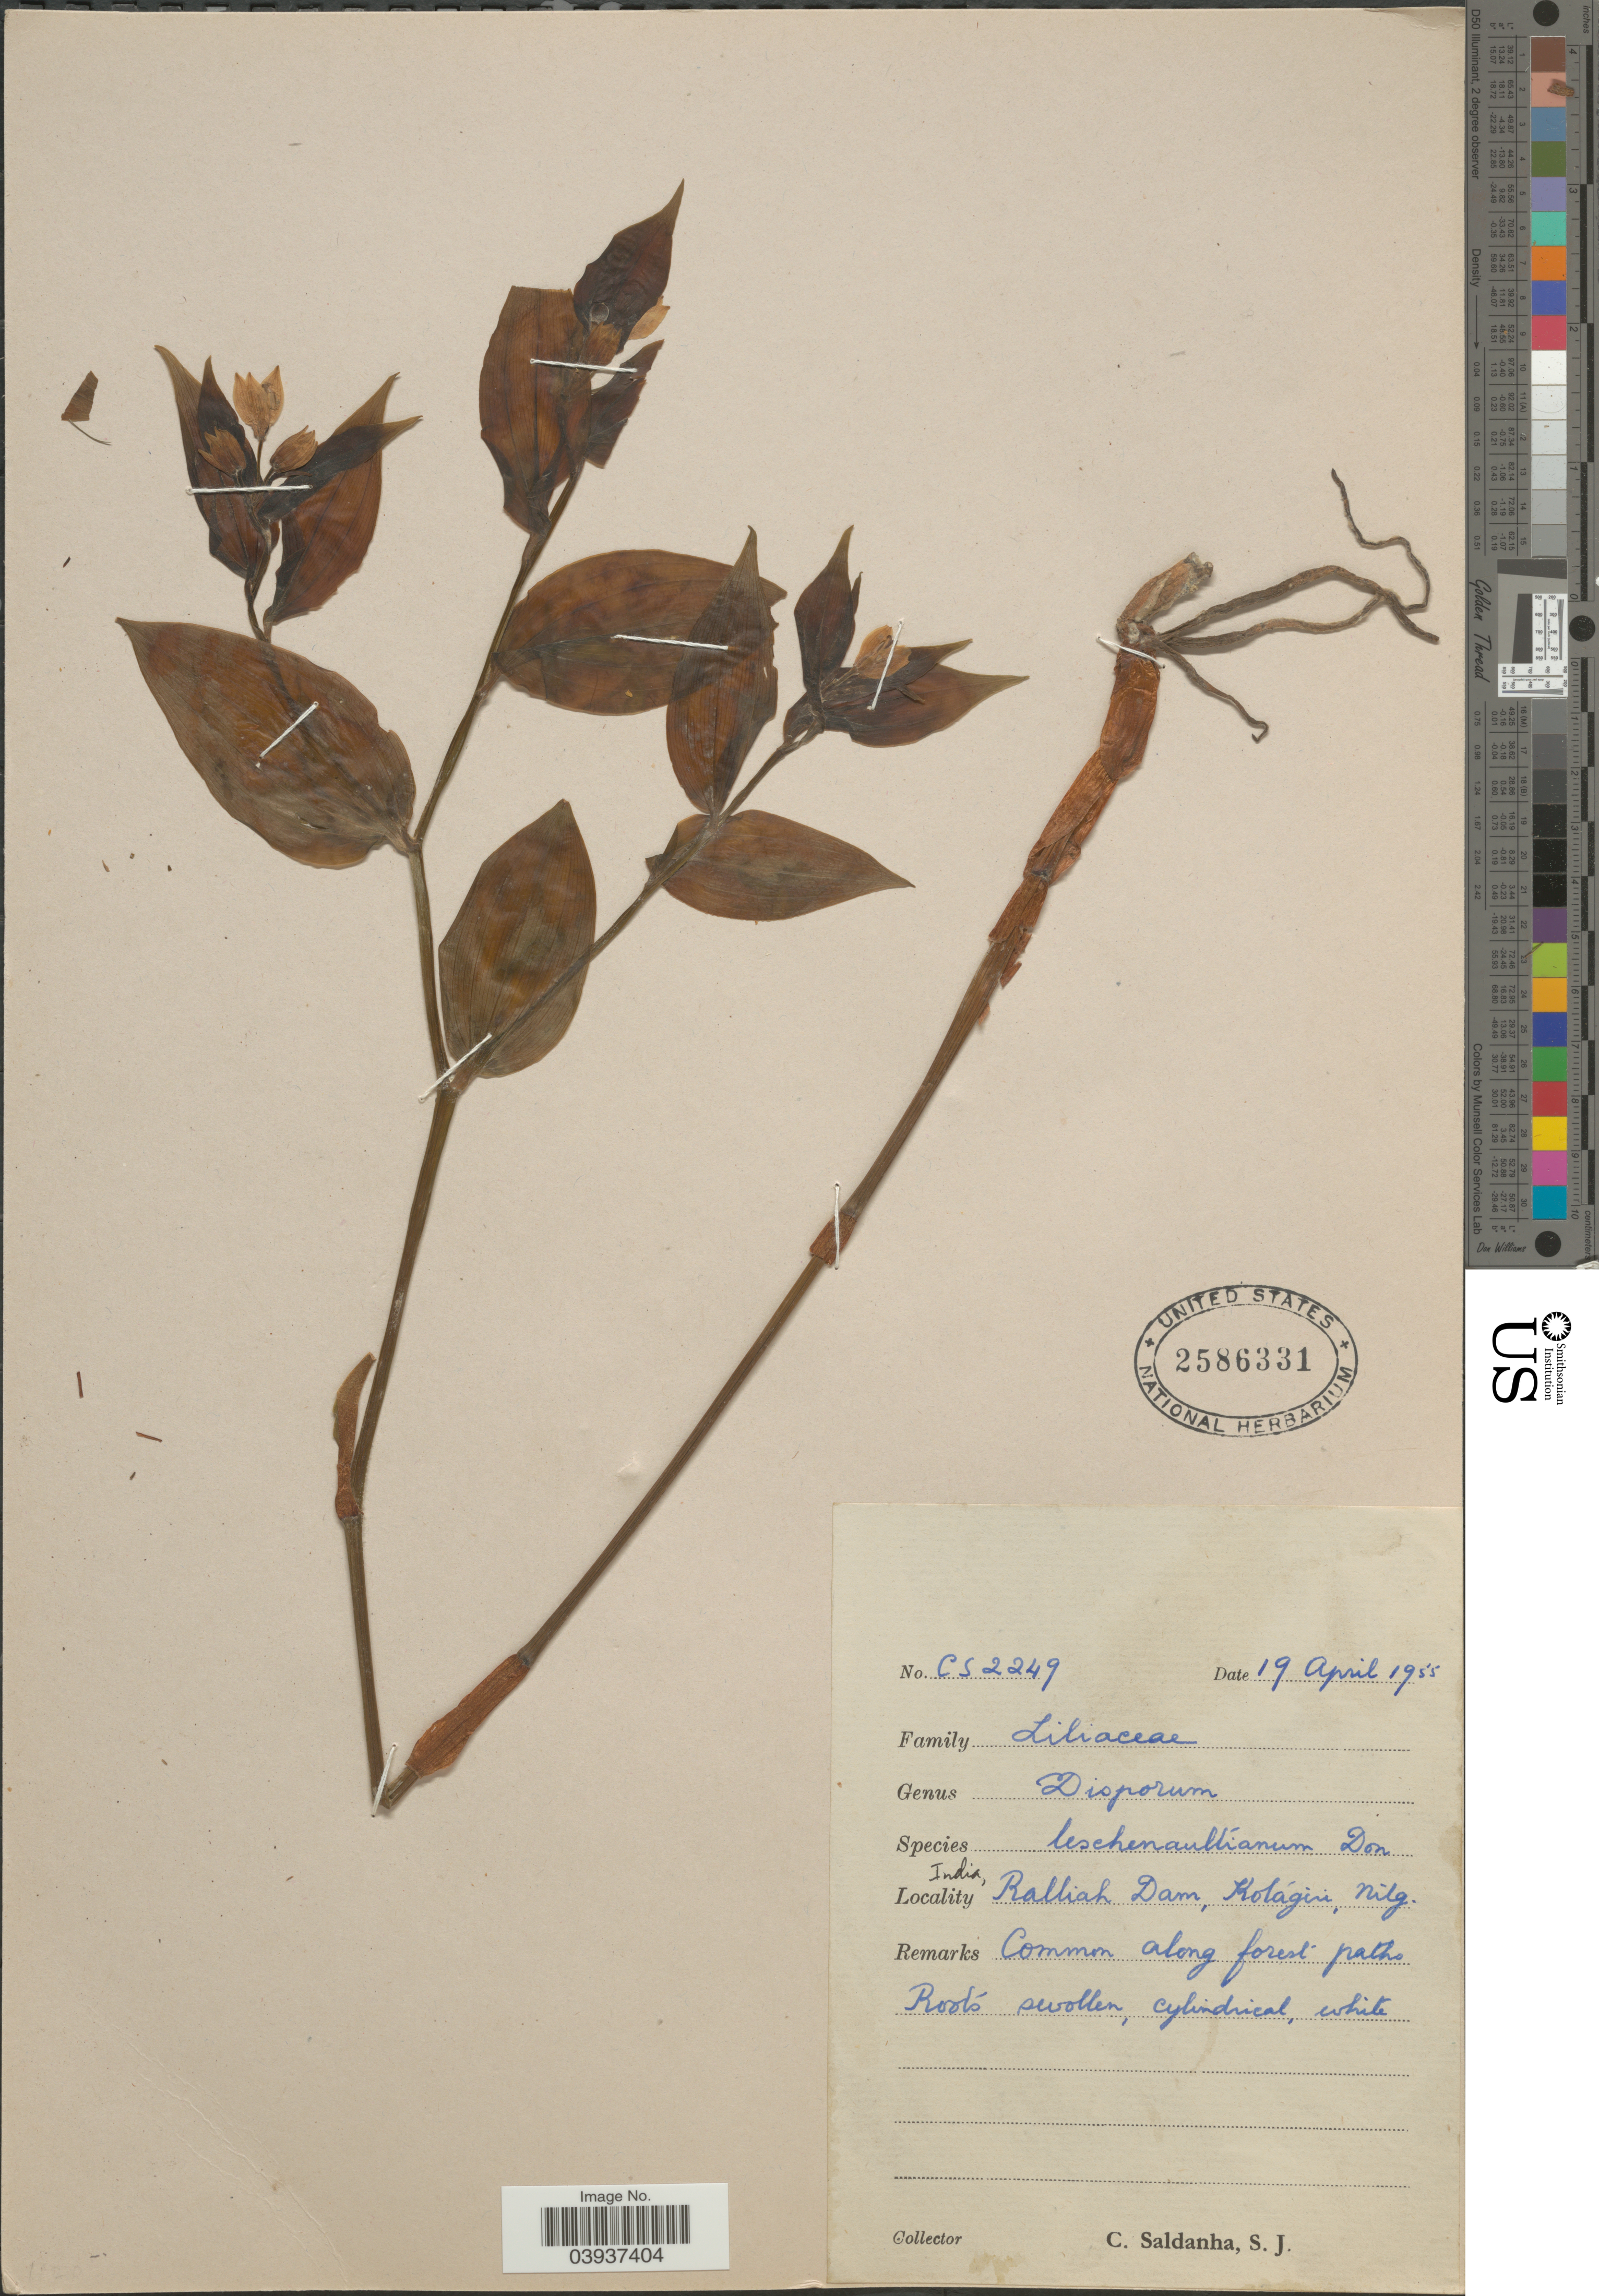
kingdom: Plantae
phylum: Tracheophyta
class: Liliopsida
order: Liliales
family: Colchicaceae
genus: Disporum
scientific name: Disporum cantoniense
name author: (Lour.) Merr.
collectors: C. Saldanha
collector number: CS2249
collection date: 1955-04-19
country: India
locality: Ralliah Dam, Kolágiri, Nilg.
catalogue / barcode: US 2586331